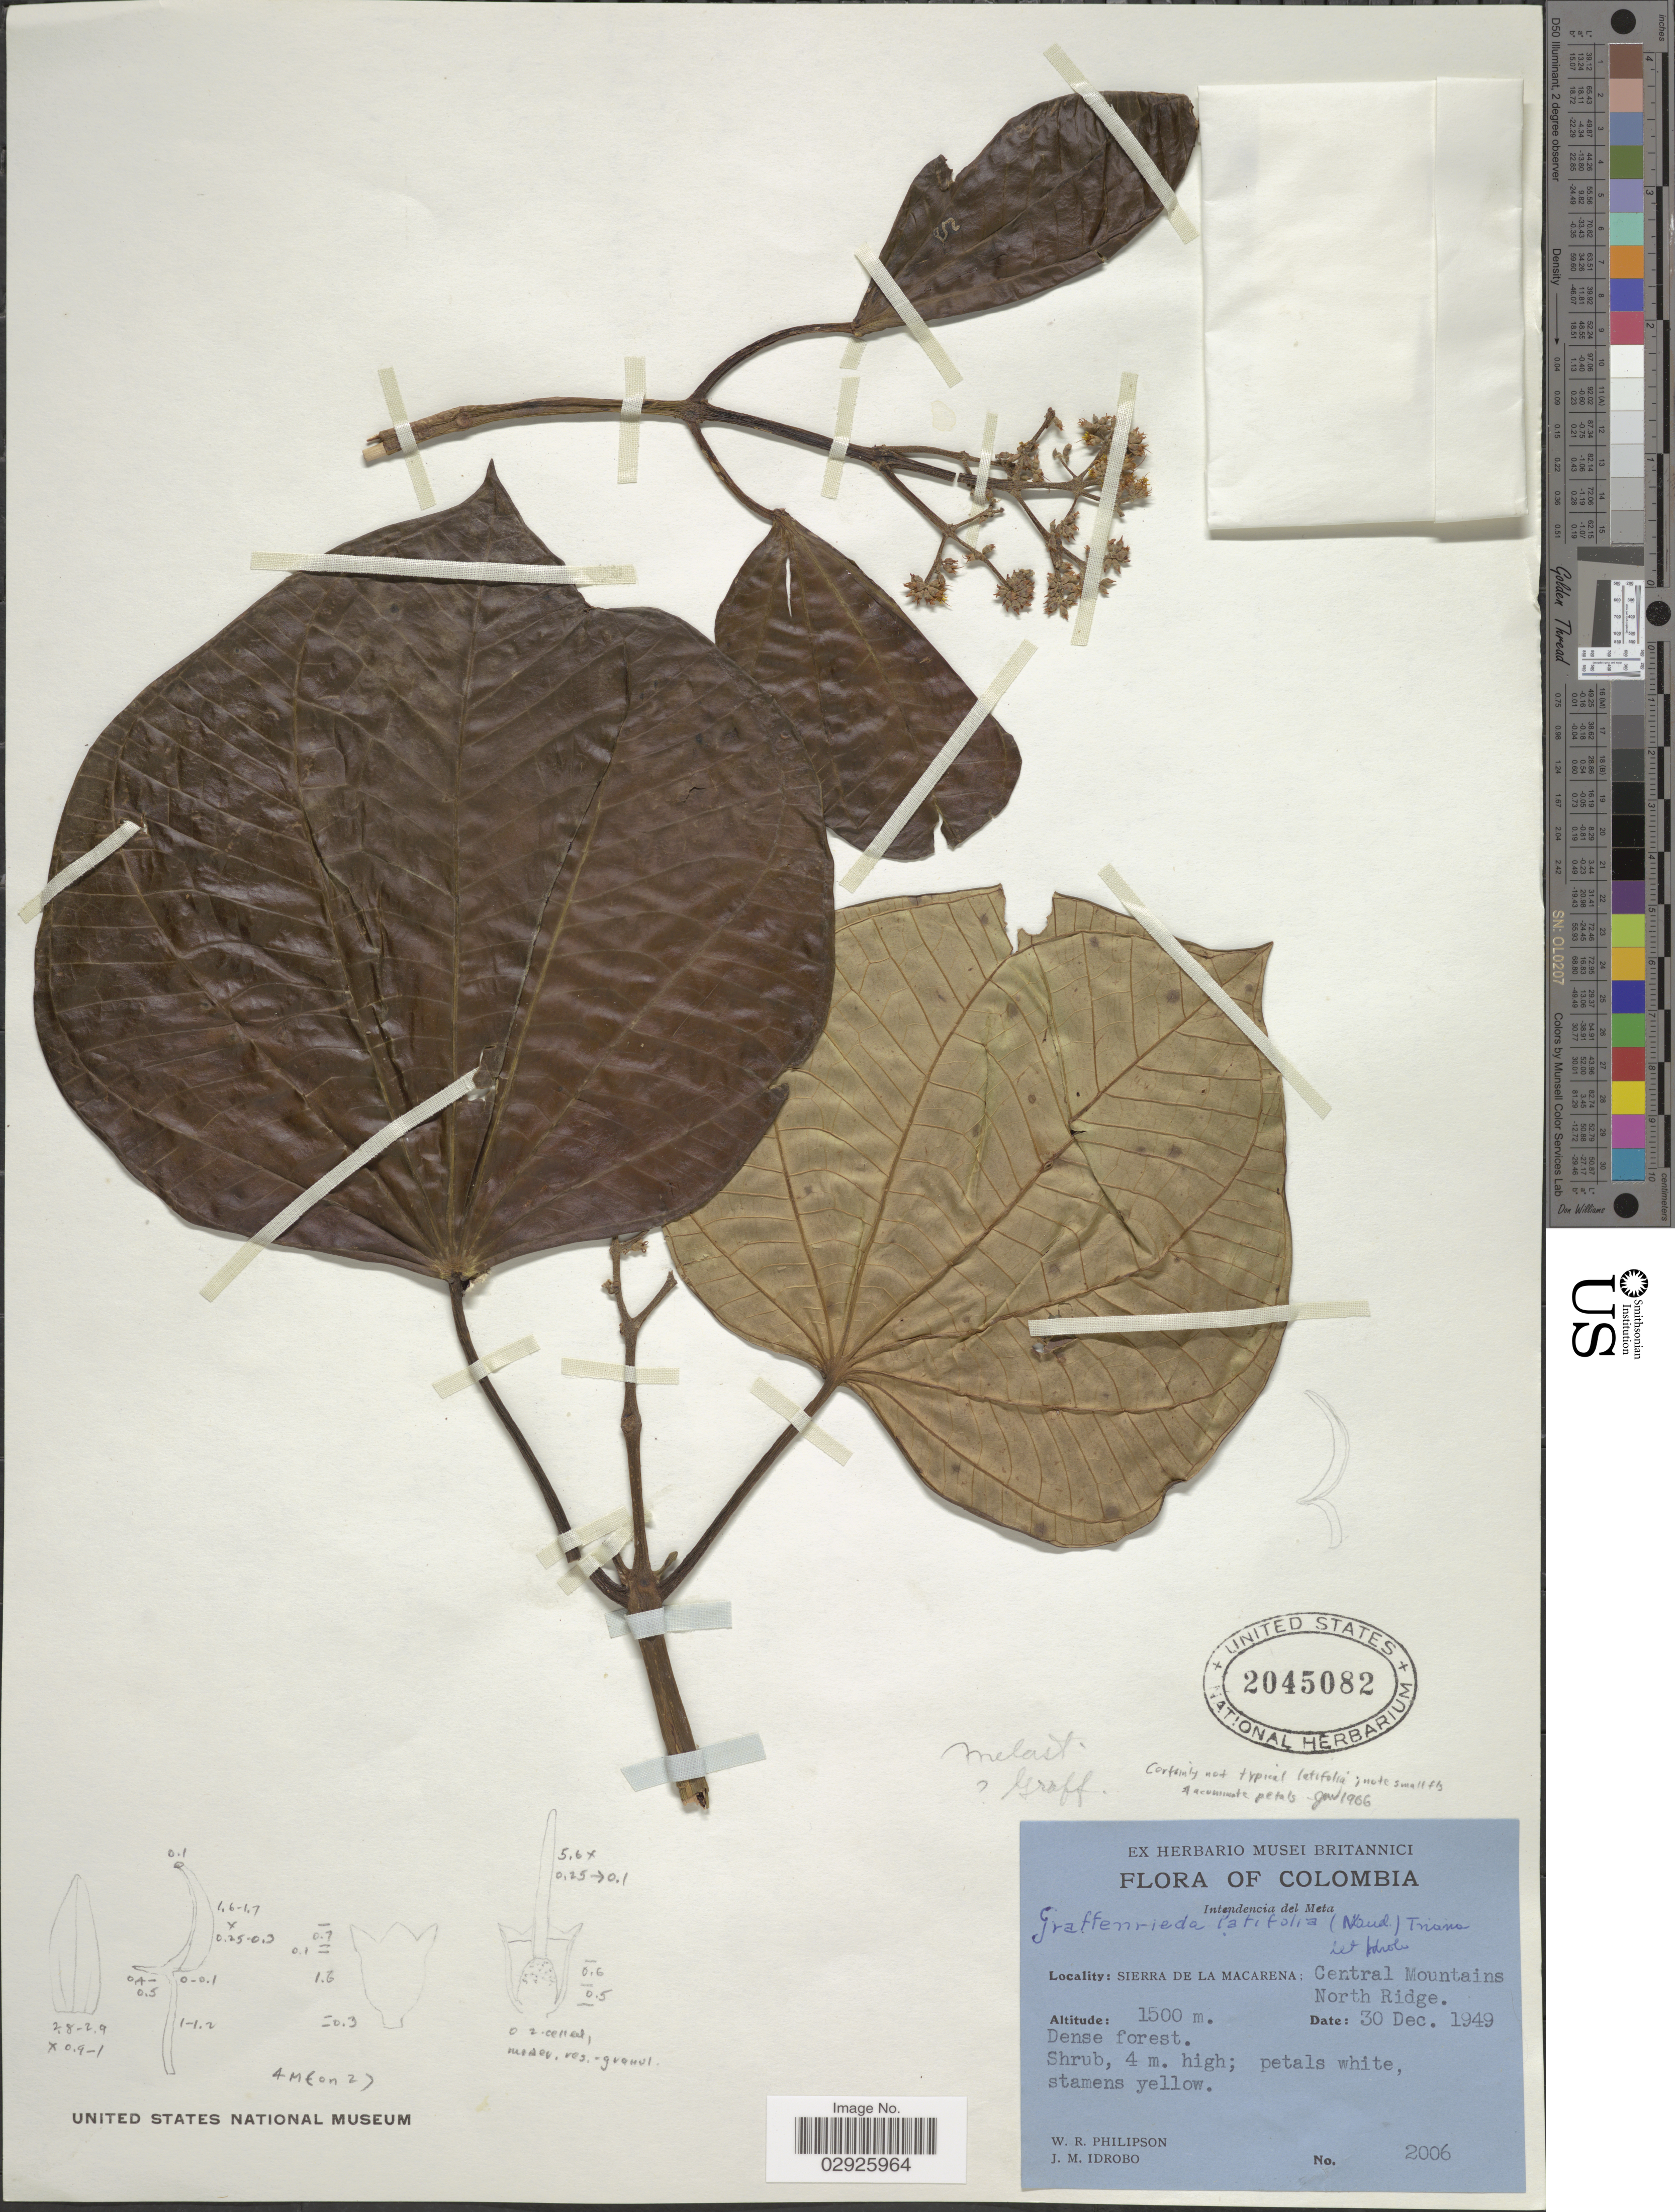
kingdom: Plantae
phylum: Tracheophyta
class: Magnoliopsida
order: Myrtales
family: Melastomataceae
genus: Graffenrieda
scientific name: Graffenrieda latifolia subsp. latifolia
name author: (Naudin) Triana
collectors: W. R. Philipson & J. M. Idrobo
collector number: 2006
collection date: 1949-12-30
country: Colombia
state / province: Meta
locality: Intendencia del Meta. Sierra de la Macarena: Central Mountains. North Ridge.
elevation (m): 1500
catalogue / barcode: US 2045082